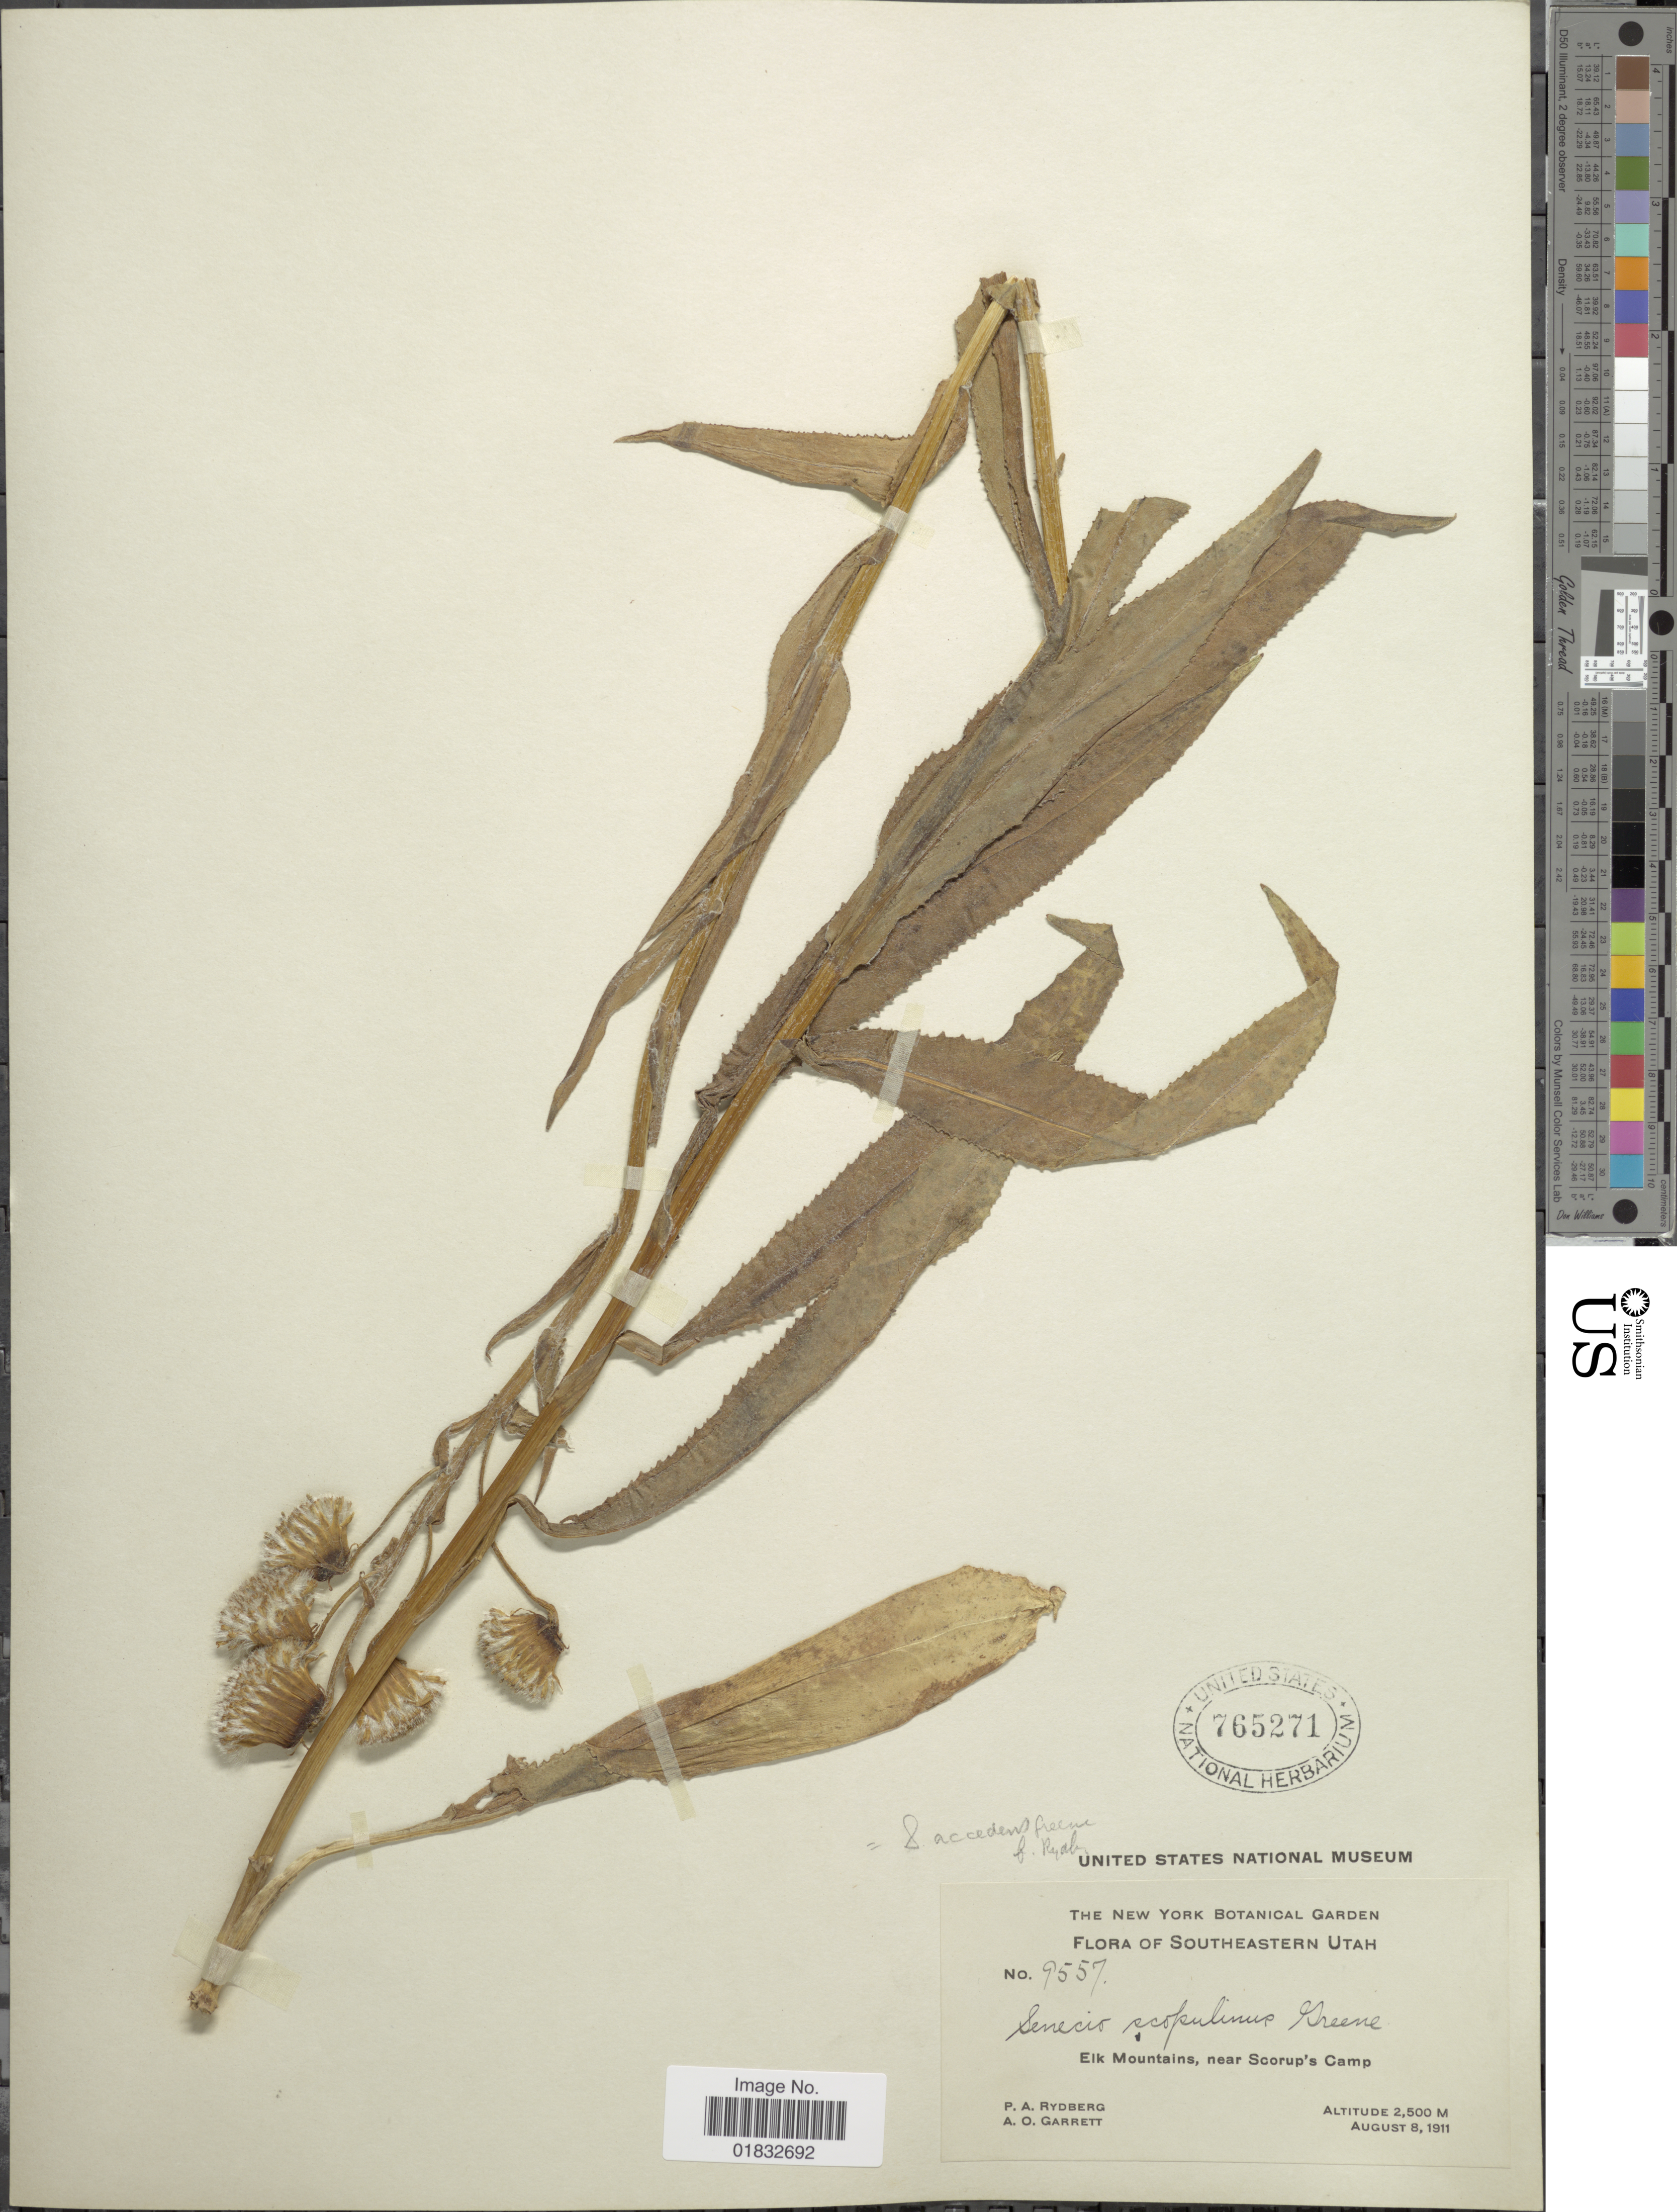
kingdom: Plantae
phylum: Tracheophyta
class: Magnoliopsida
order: Asterales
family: Asteraceae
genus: Senecio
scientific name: Senecio bigelovii var. hallii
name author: A. Gray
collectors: P. A. Rydberg & A. O. Garrett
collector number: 9557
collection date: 1911-08-08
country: United States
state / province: Utah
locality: Southeastern Utah, Elk Mountains, near Scorup's Camp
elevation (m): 2500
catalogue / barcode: US 765271